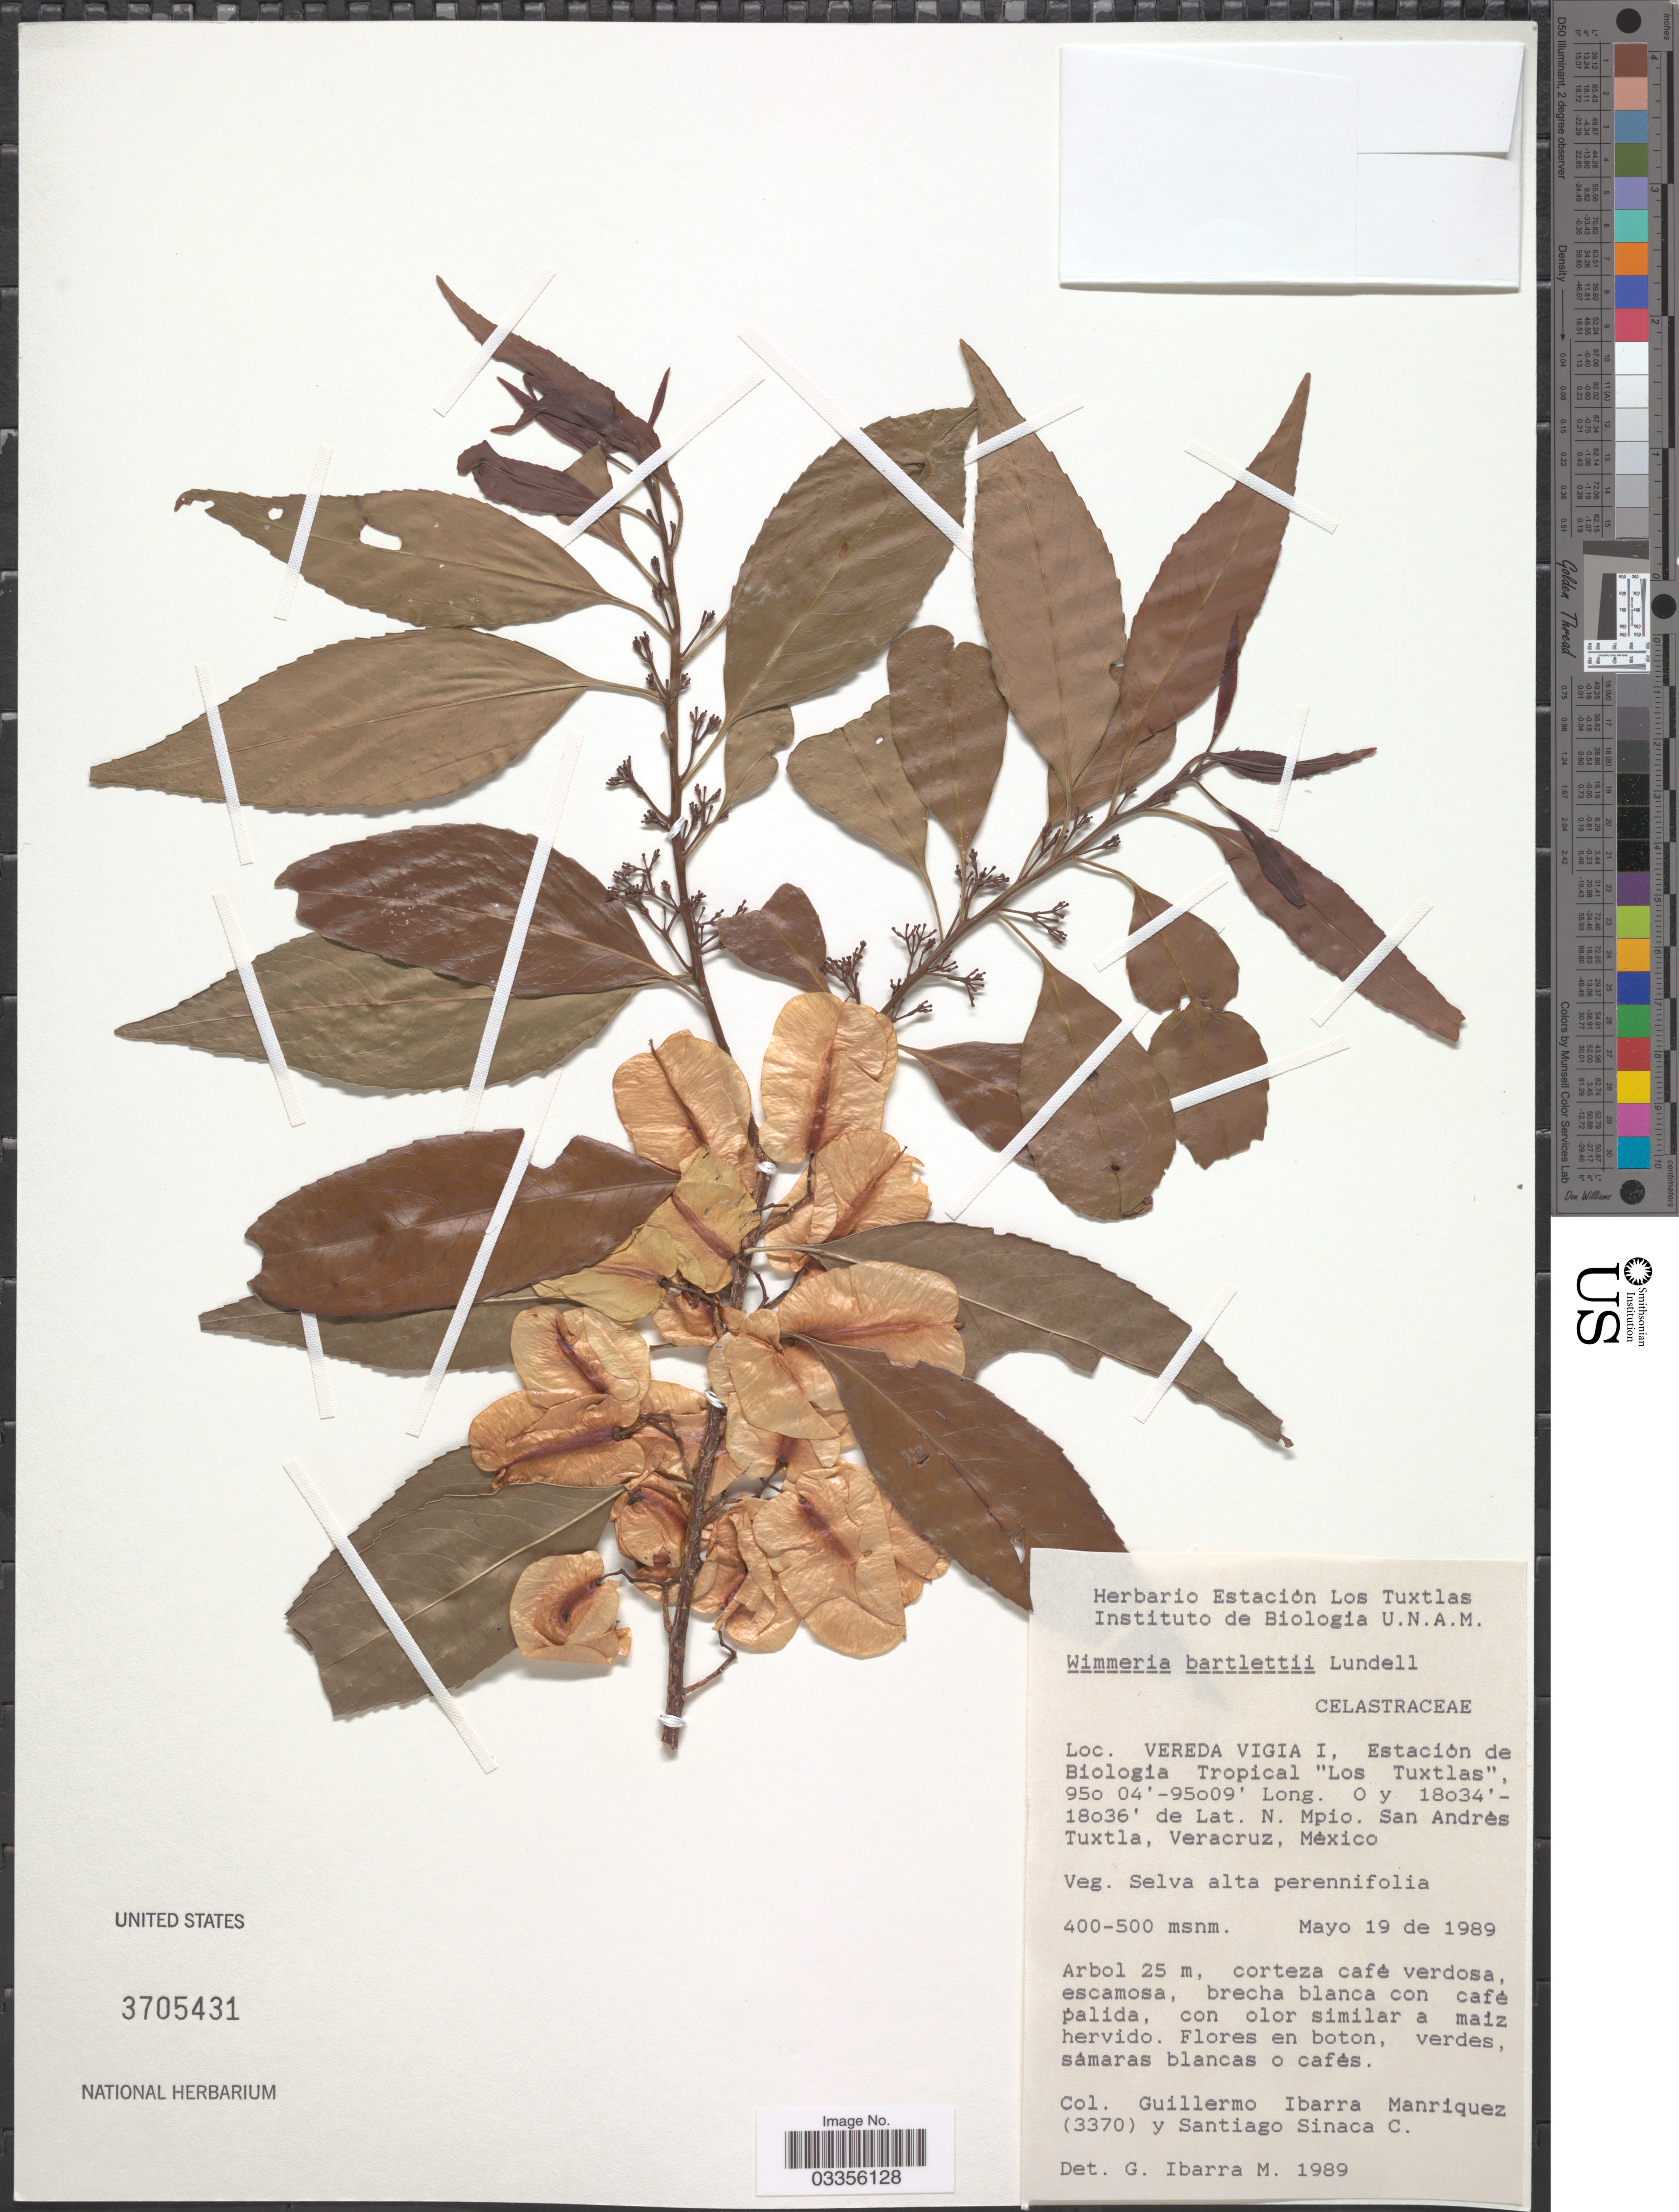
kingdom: Plantae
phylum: Tracheophyta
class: Magnoliopsida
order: Celastrales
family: Celastraceae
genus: Wimmeria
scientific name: Wimmeria bartlettii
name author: Lundell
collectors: G. Ibarra M. & S. Sinaca-Colin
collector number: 3370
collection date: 1988-05-19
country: Mexico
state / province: Veracruz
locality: Vereda Vigia I, Estación de Biologia Tropical "Los Tuxtlas", Mpio. San Andrès Tuxtla, Veracruz.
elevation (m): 400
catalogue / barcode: US 3705431